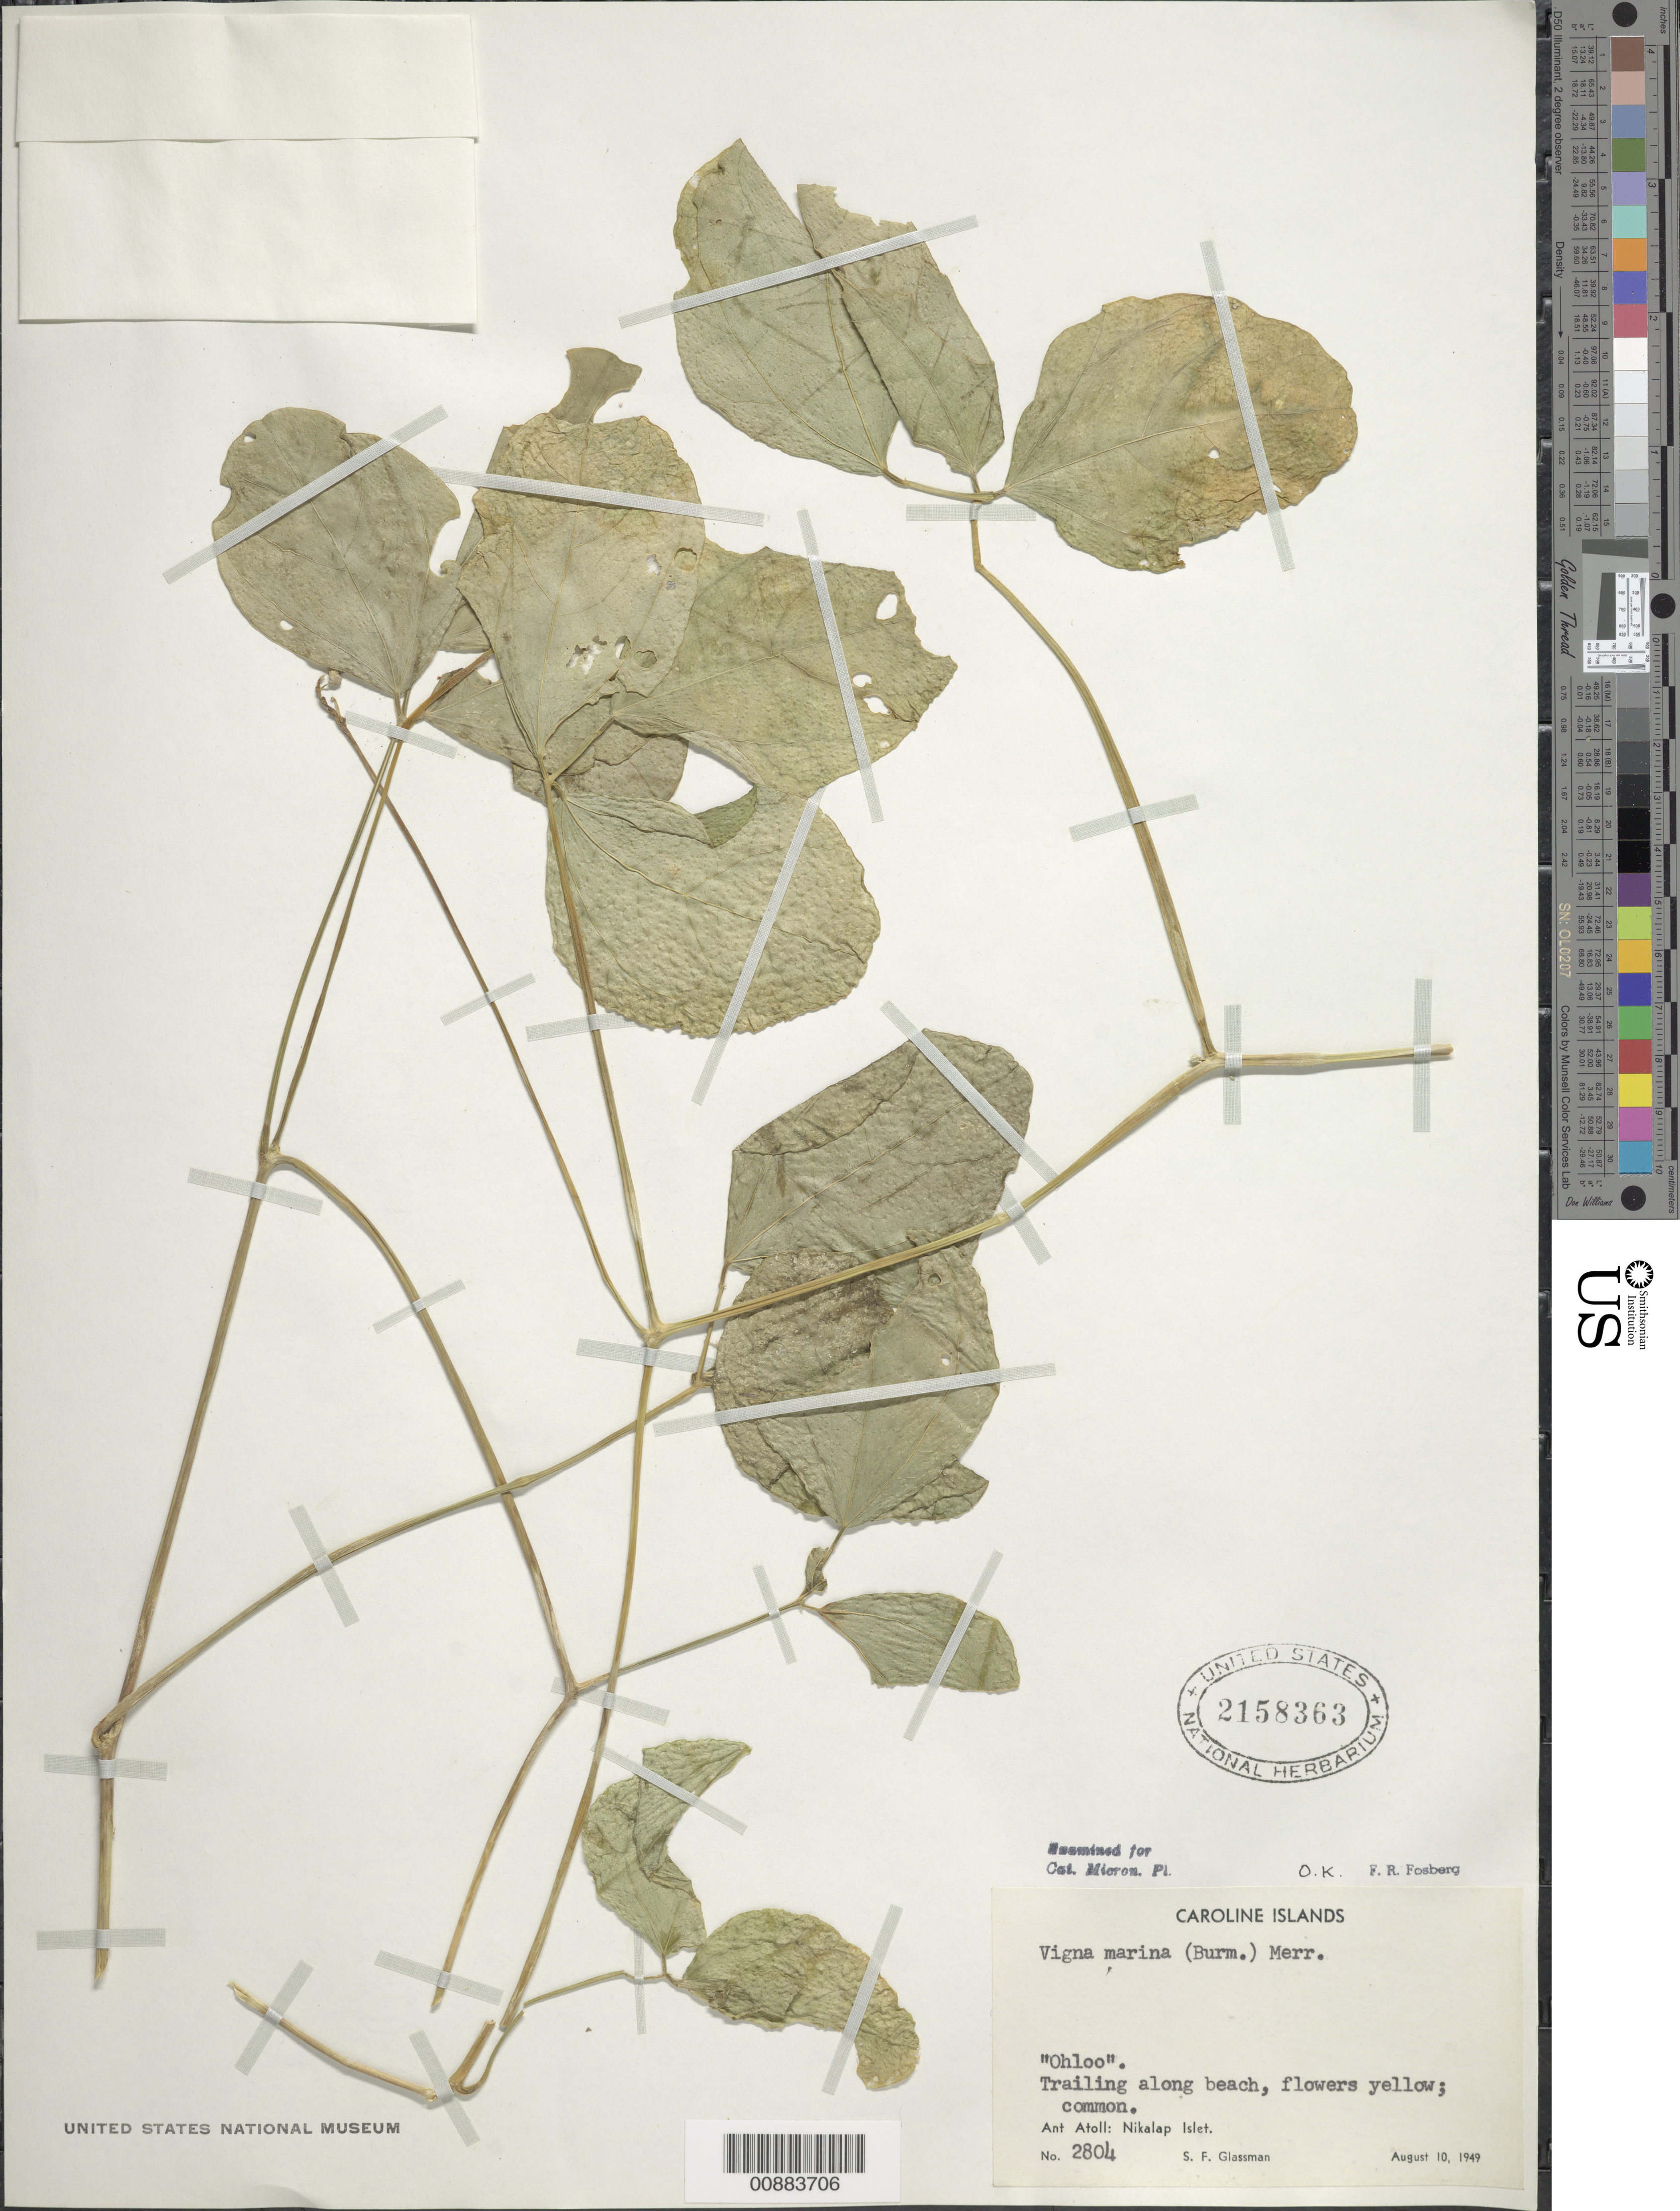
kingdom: Plantae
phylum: Tracheophyta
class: Magnoliopsida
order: Fabales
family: Fabaceae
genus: Vigna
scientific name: Vigna marina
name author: (Burm.) Merr.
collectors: S. F. Glassman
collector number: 2804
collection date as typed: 10 Aug 1949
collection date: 1949-08-10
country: Micronesia, Federated States of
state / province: Pohnpei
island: Ant Atoll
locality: Nikalap Islet.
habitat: Beach.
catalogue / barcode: US 2158363